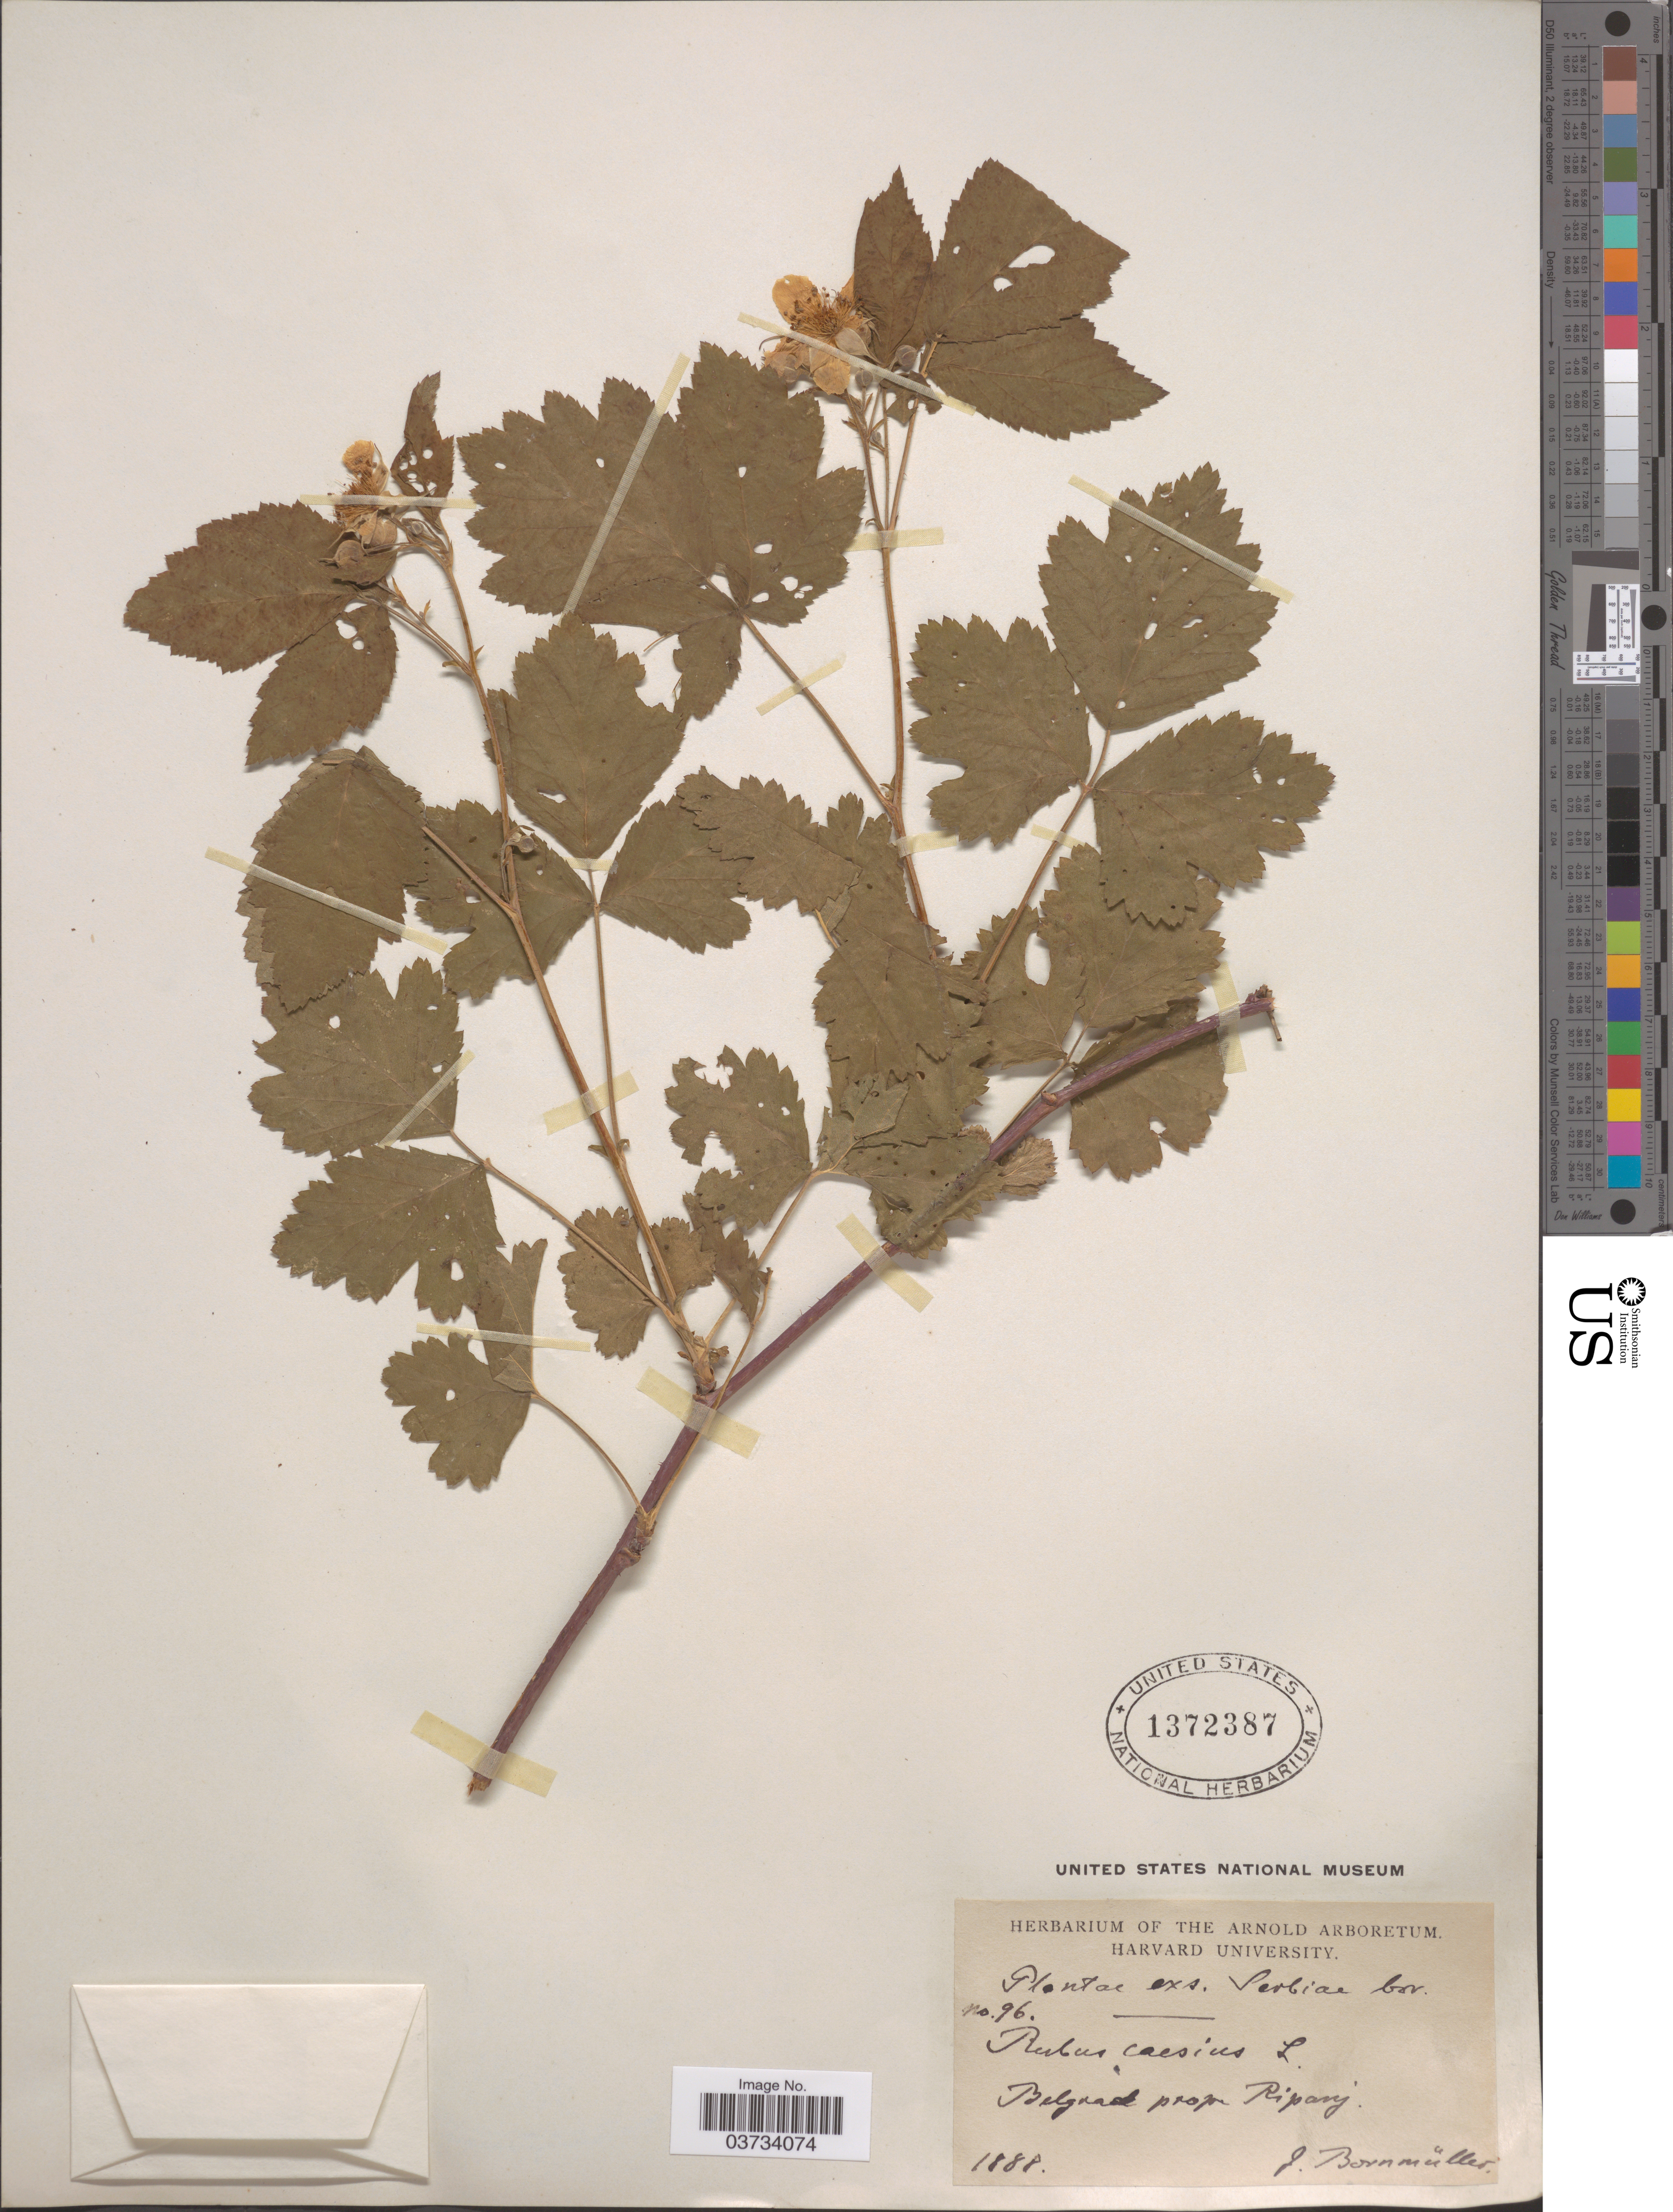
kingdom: Plantae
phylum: Tracheophyta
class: Magnoliopsida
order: Rosales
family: Rosaceae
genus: Rubus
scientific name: Rubus caesius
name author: L.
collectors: J. Bornmüller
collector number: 96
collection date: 1888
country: Serbia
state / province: Belgrade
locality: Belgrade prope Ripanj.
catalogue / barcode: US 1372387